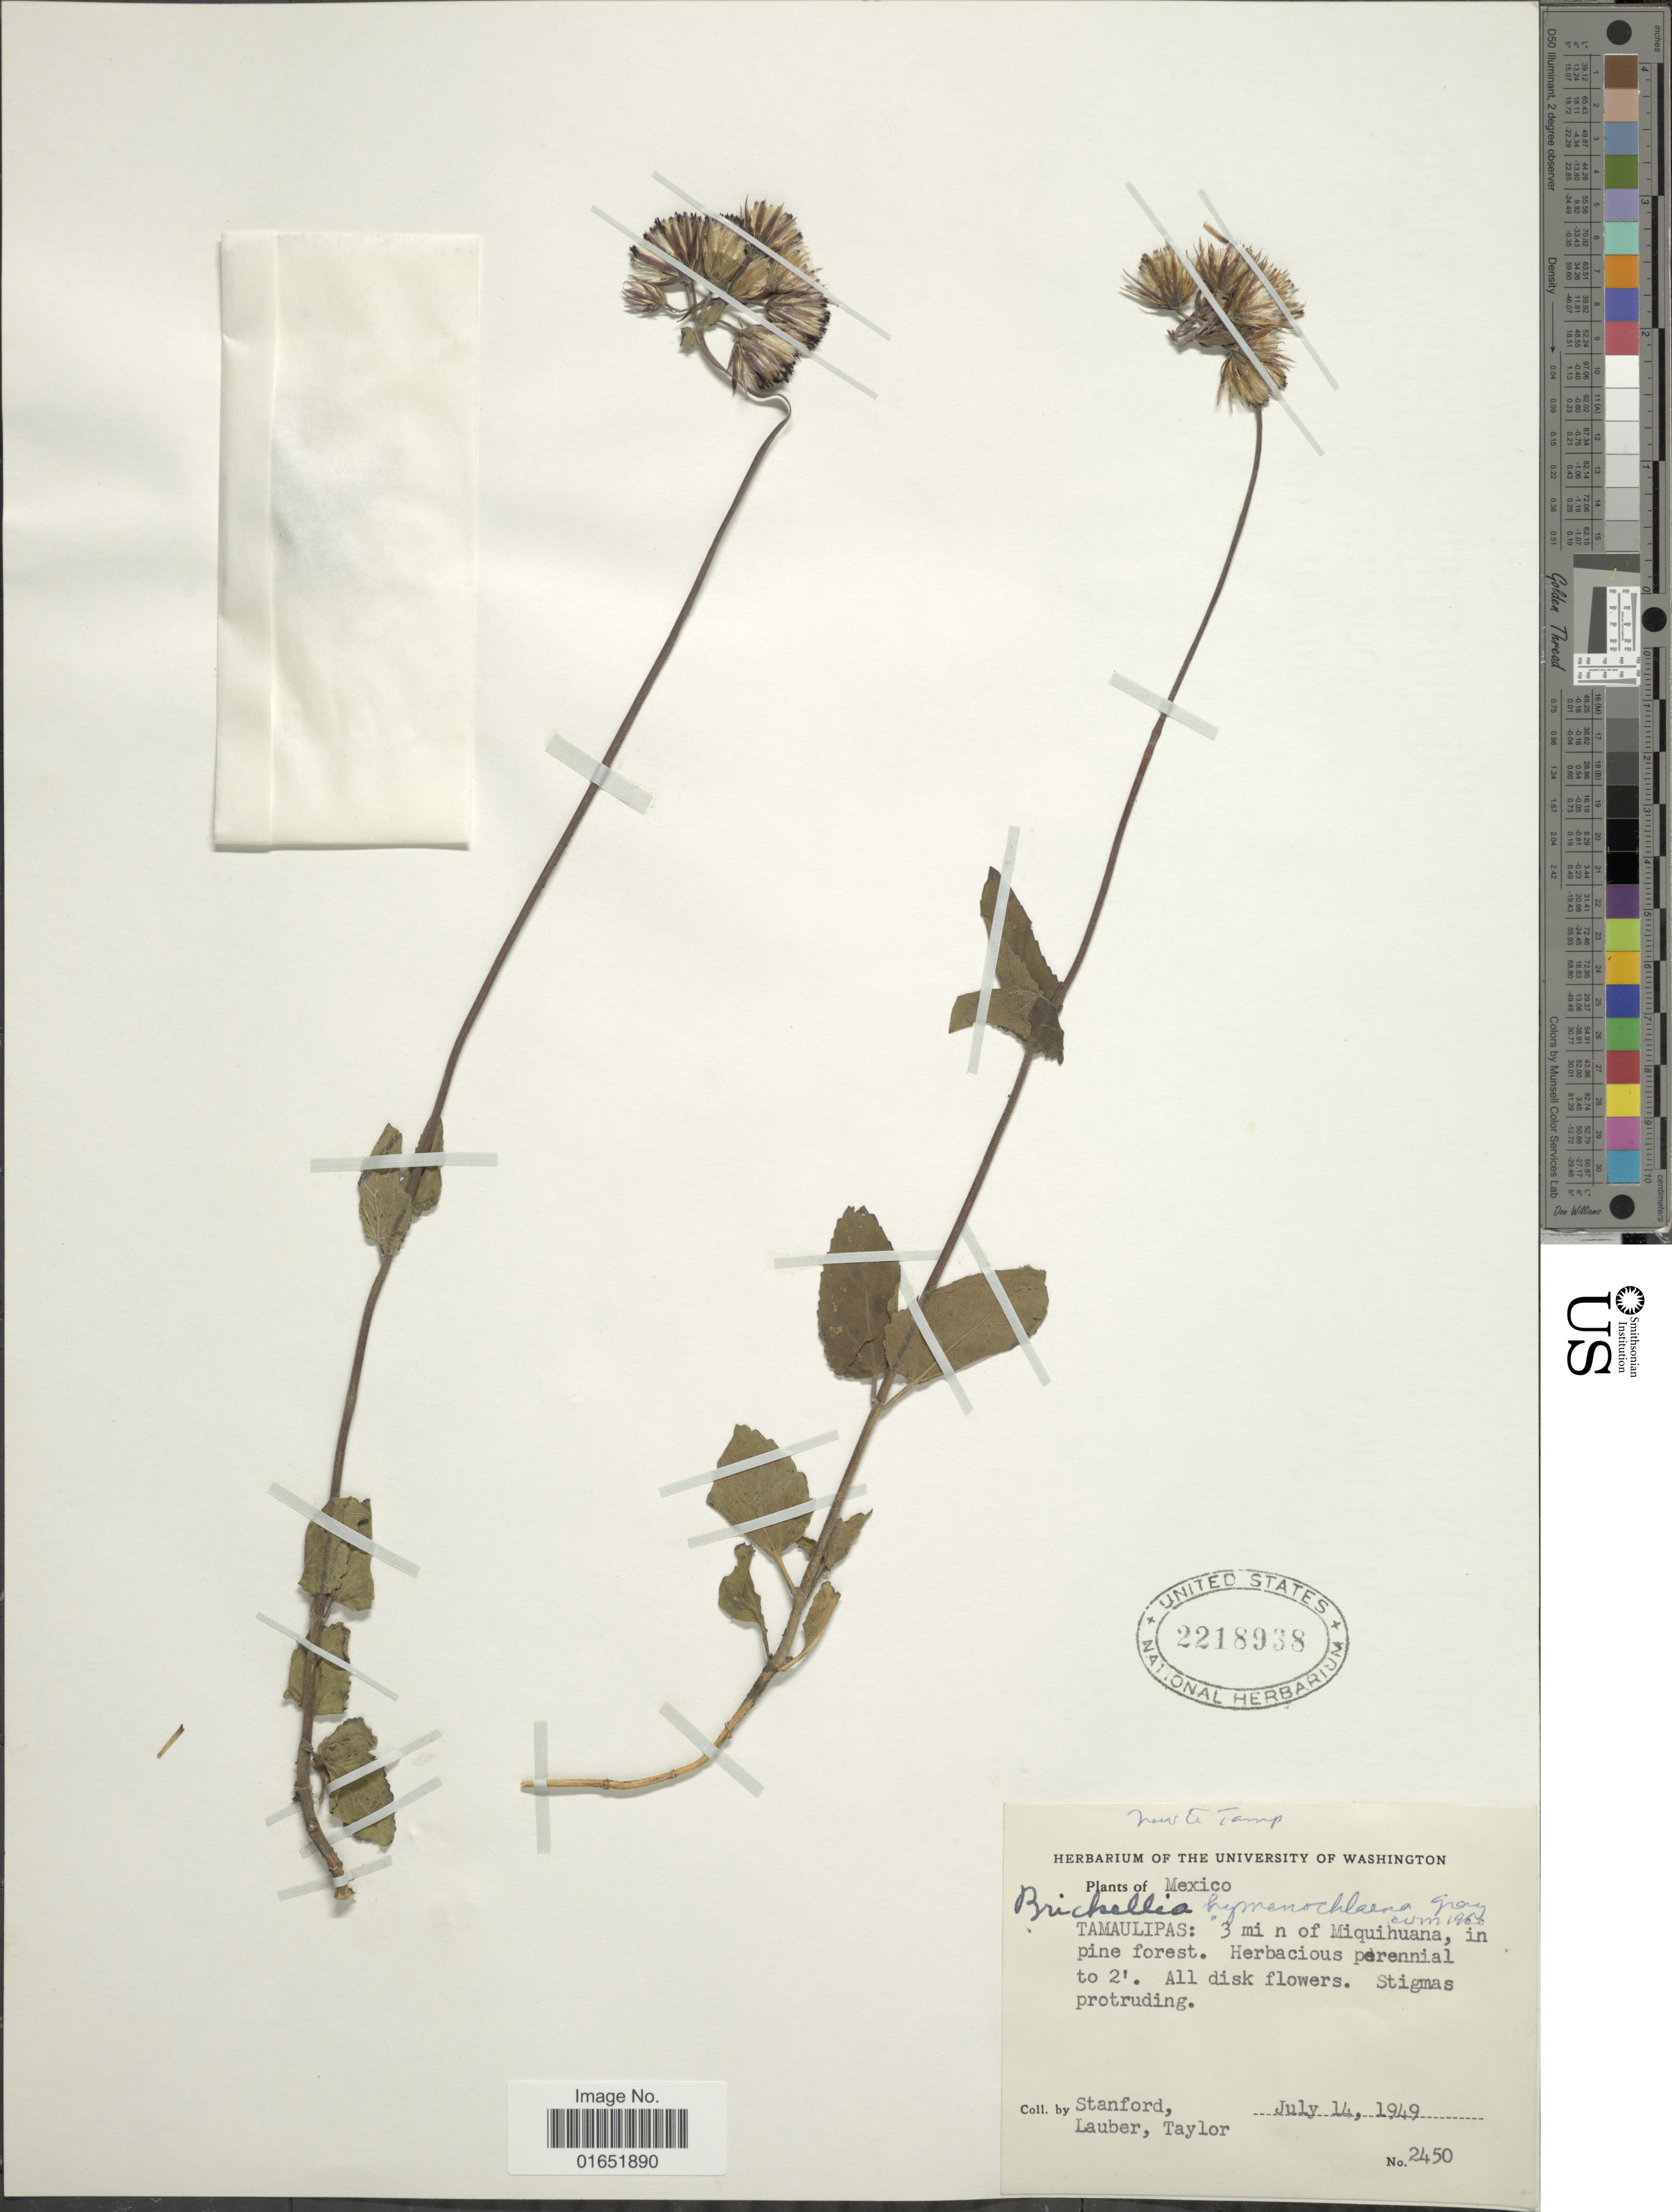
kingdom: Plantae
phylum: Tracheophyta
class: Magnoliopsida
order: Asterales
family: Asteraceae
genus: Brickellia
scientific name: Brickellia hymenochlaena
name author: A. Gray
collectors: Standford, Lauber, -- & -- Taylor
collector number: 2450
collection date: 1949-07-14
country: Mexico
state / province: Tamaulipas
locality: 3 mi n of Miquihuana, in pine forest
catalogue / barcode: US 2218938